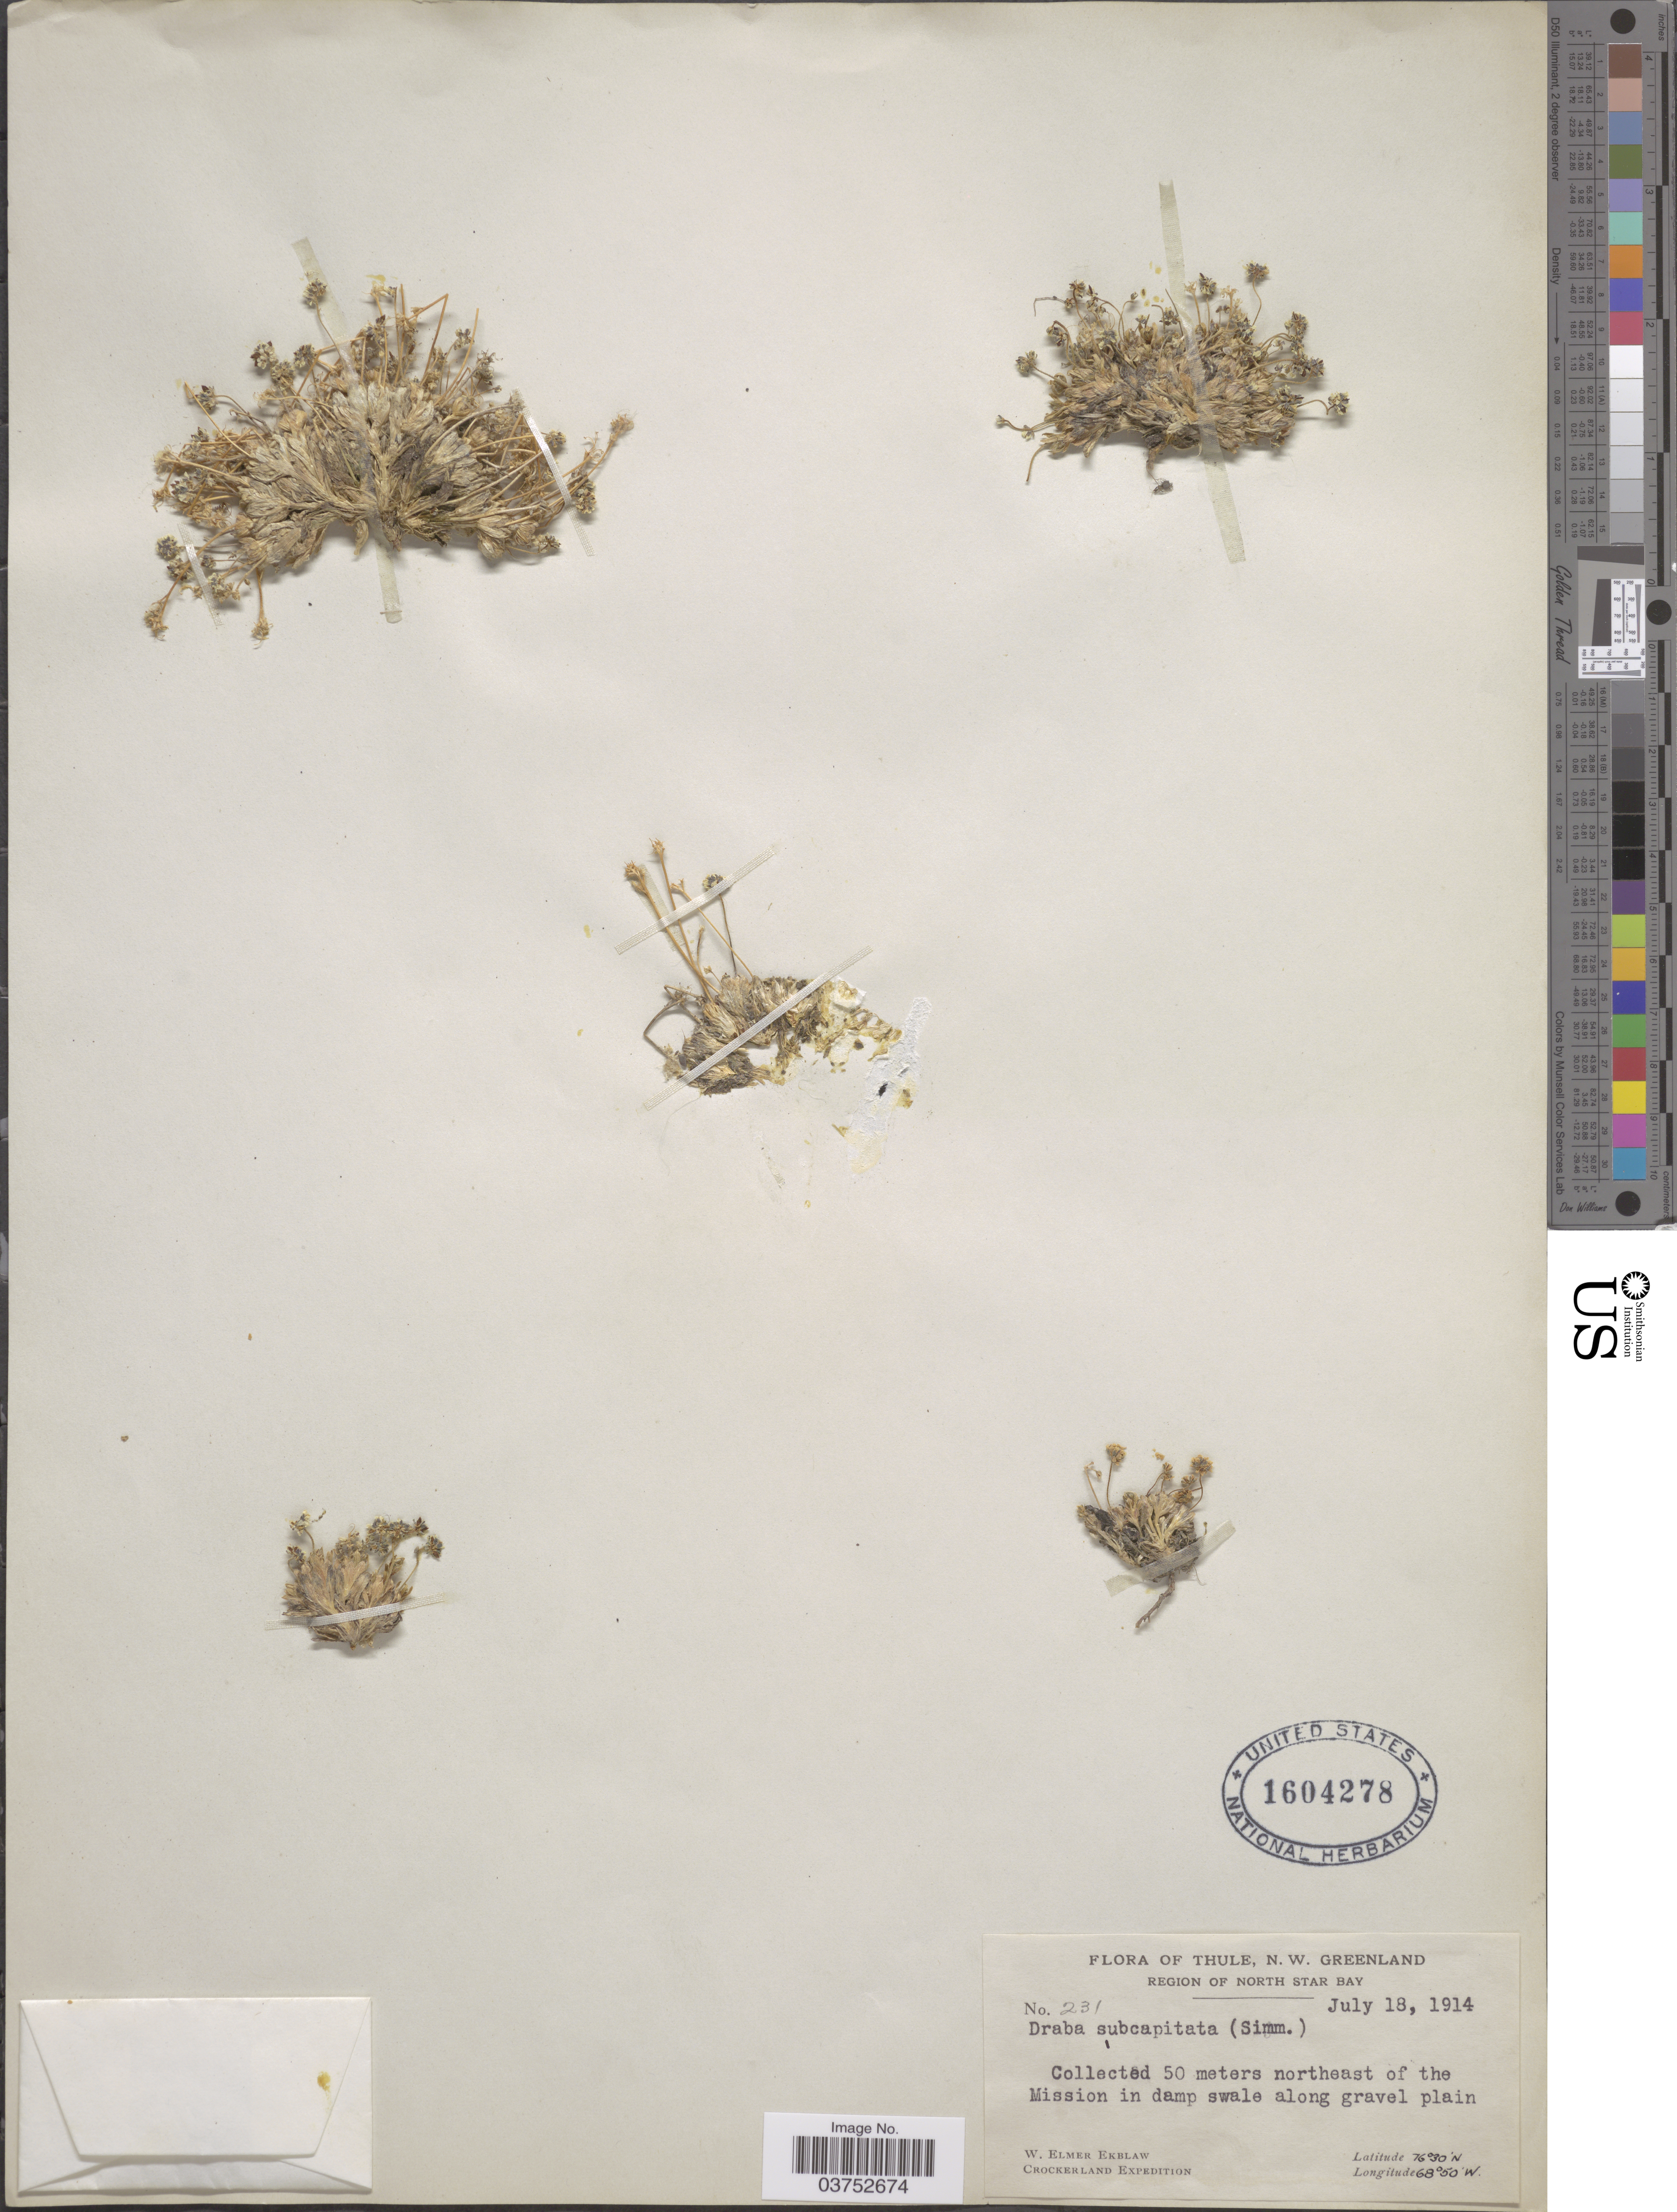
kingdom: Plantae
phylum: Tracheophyta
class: Magnoliopsida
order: Brassicales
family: Brassicaceae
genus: Draba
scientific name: Draba subcapitata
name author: (A. Gray) Simmons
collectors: W. Ekblaw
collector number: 231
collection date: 1914-07-18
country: Greenland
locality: Thule, N.W. Greenland. Region of North Star Bay. 50 meters northeast of the Mission in damp swale along gravel plain.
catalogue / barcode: US 1604278